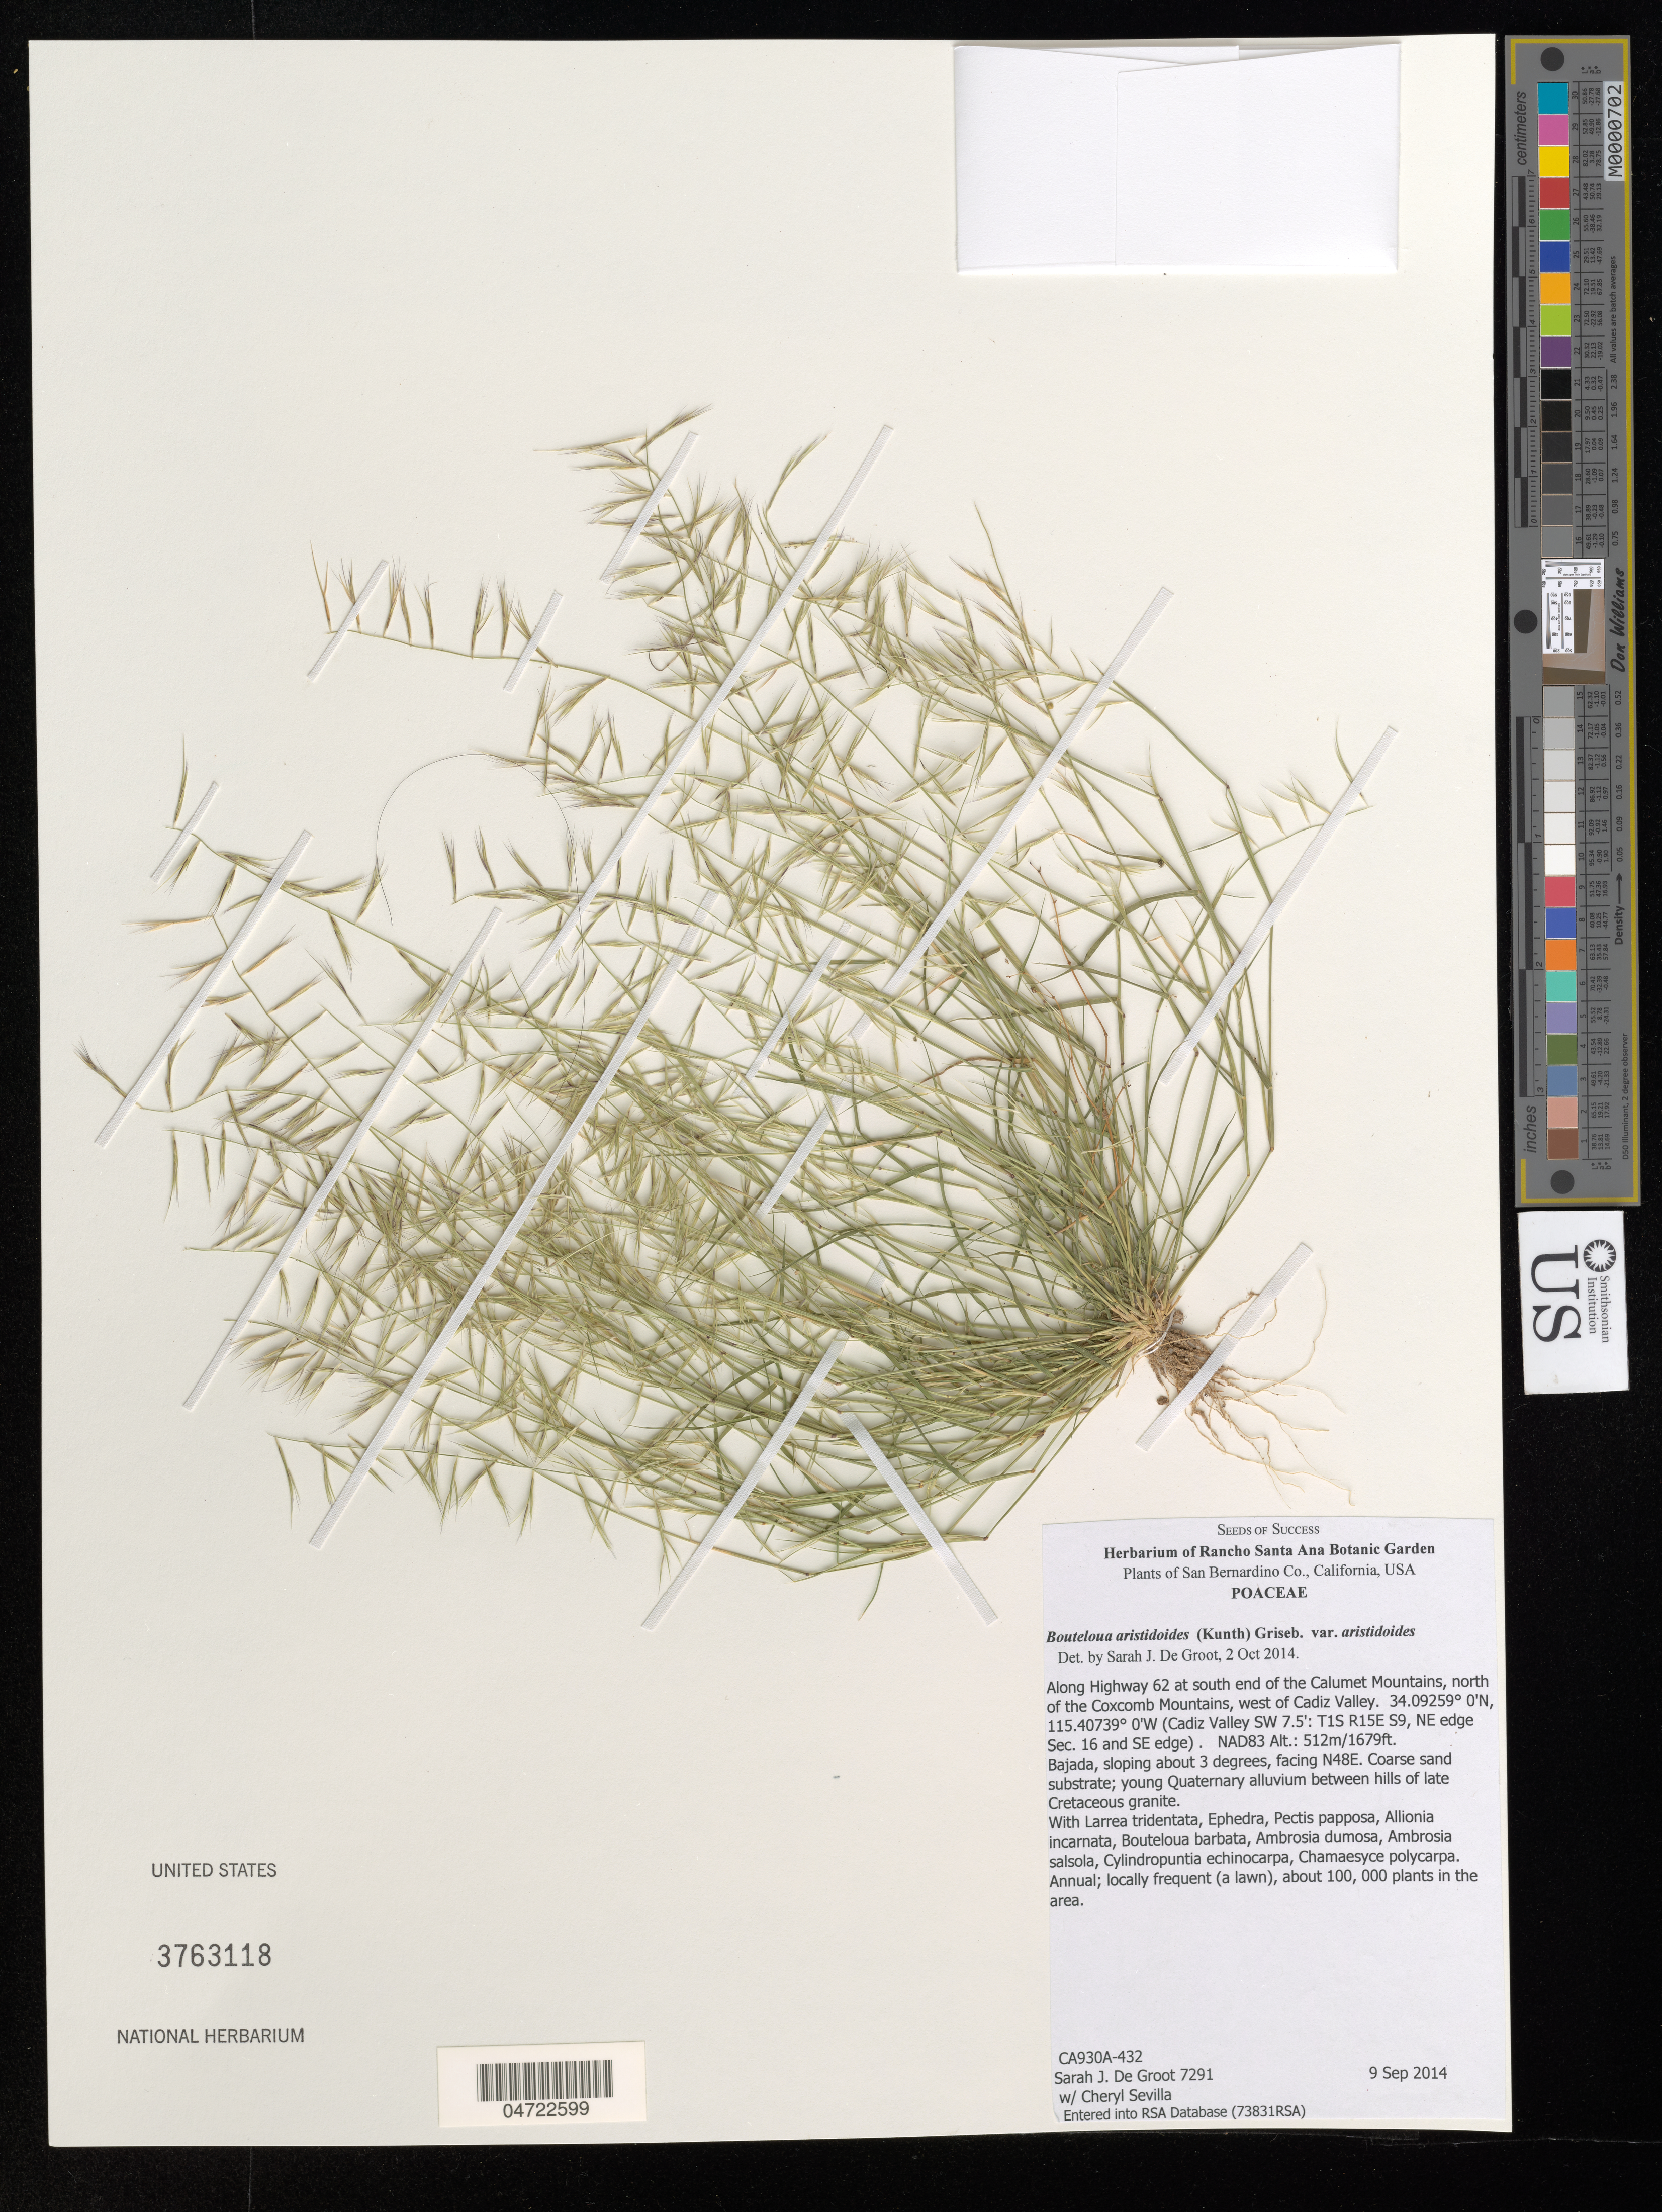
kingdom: Plantae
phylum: Tracheophyta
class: Liliopsida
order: Poales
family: Poaceae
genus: Bouteloua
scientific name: Bouteloua aristidoides var. aristidoides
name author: (Kunth) Griseb.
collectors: S. De Groot & C. Sevilla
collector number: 7291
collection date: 2014-09-09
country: United States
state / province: California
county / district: San Bernardino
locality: San Bernardino Co. Along Highway 62 at south end of the Calumet Mountains, north of the Coxcomb Mountains, west of Cadiz Valley. (Cadiz Valley SW 7.5': T1S R15E S9, NE edge Sec. 16 and SE edge).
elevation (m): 512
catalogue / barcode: US 3763118